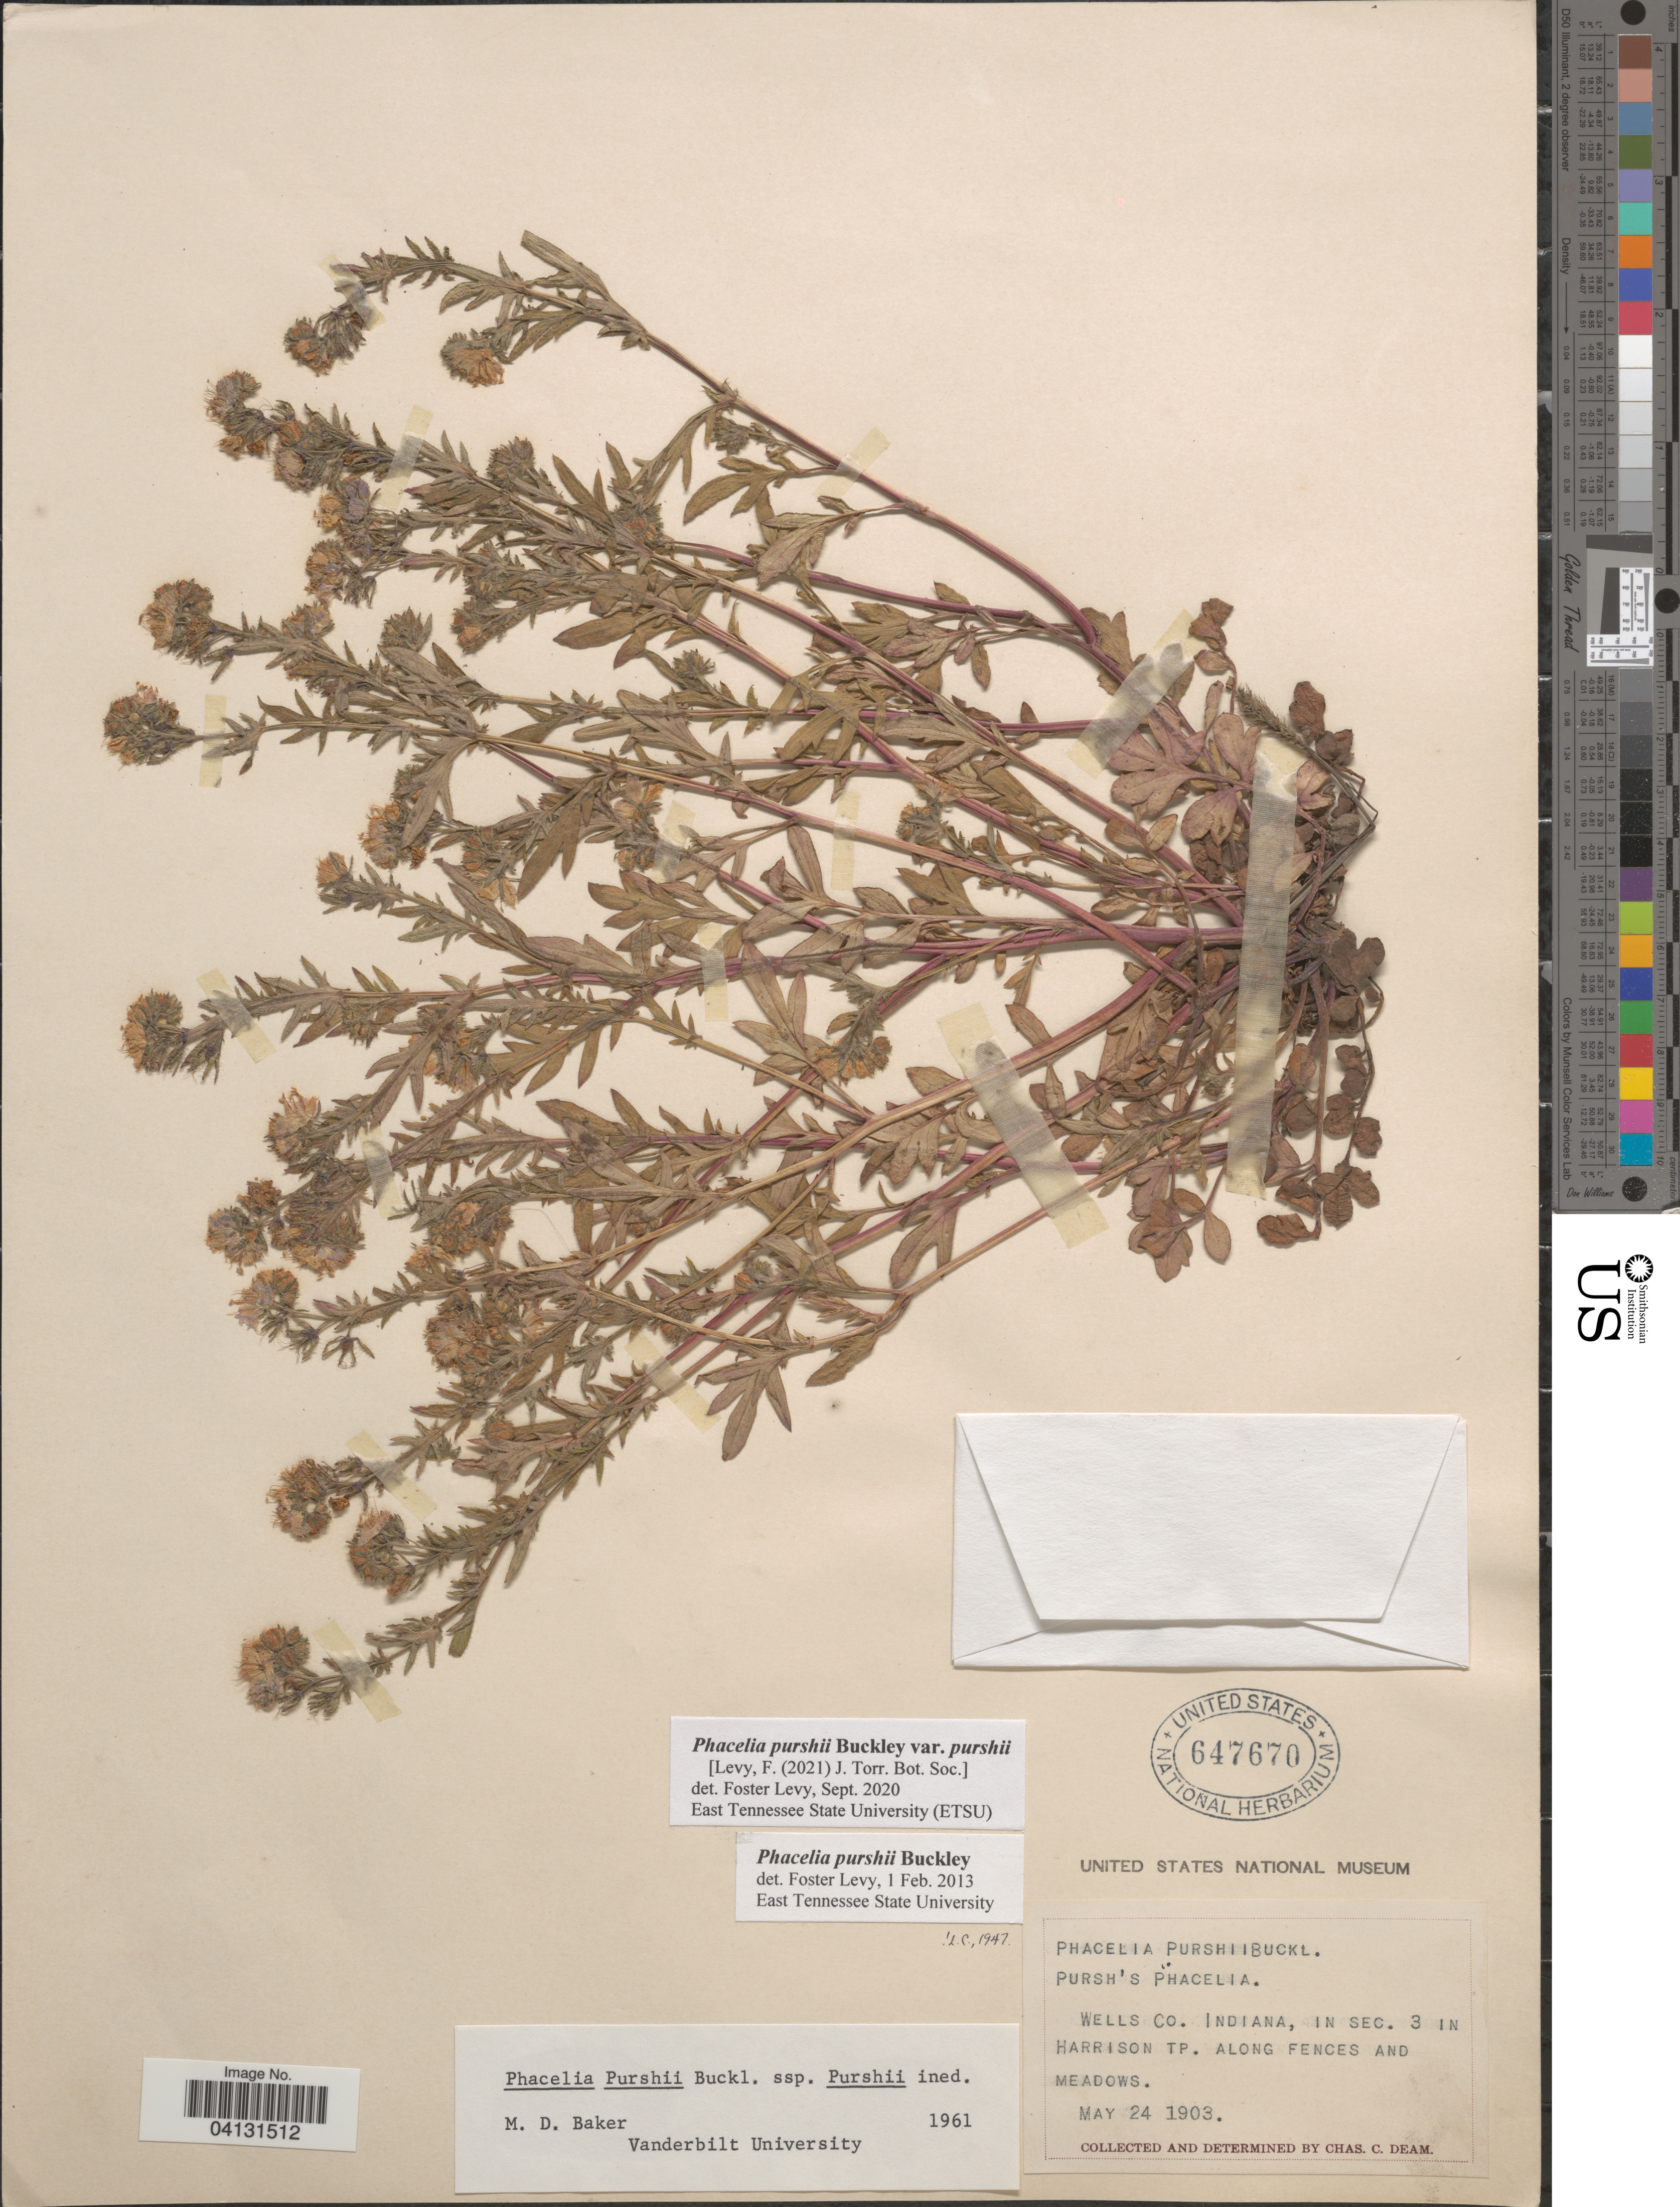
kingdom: Plantae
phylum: Tracheophyta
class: Magnoliopsida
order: Boraginales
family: Hydrophyllaceae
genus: Phacelia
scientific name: Phacelia purshii var. purshii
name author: Buckley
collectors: C. C. Deam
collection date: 1903-05-24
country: United States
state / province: Indiana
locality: Wells Co. In sec. 3 in Harrison Tp.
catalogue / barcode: US 647670